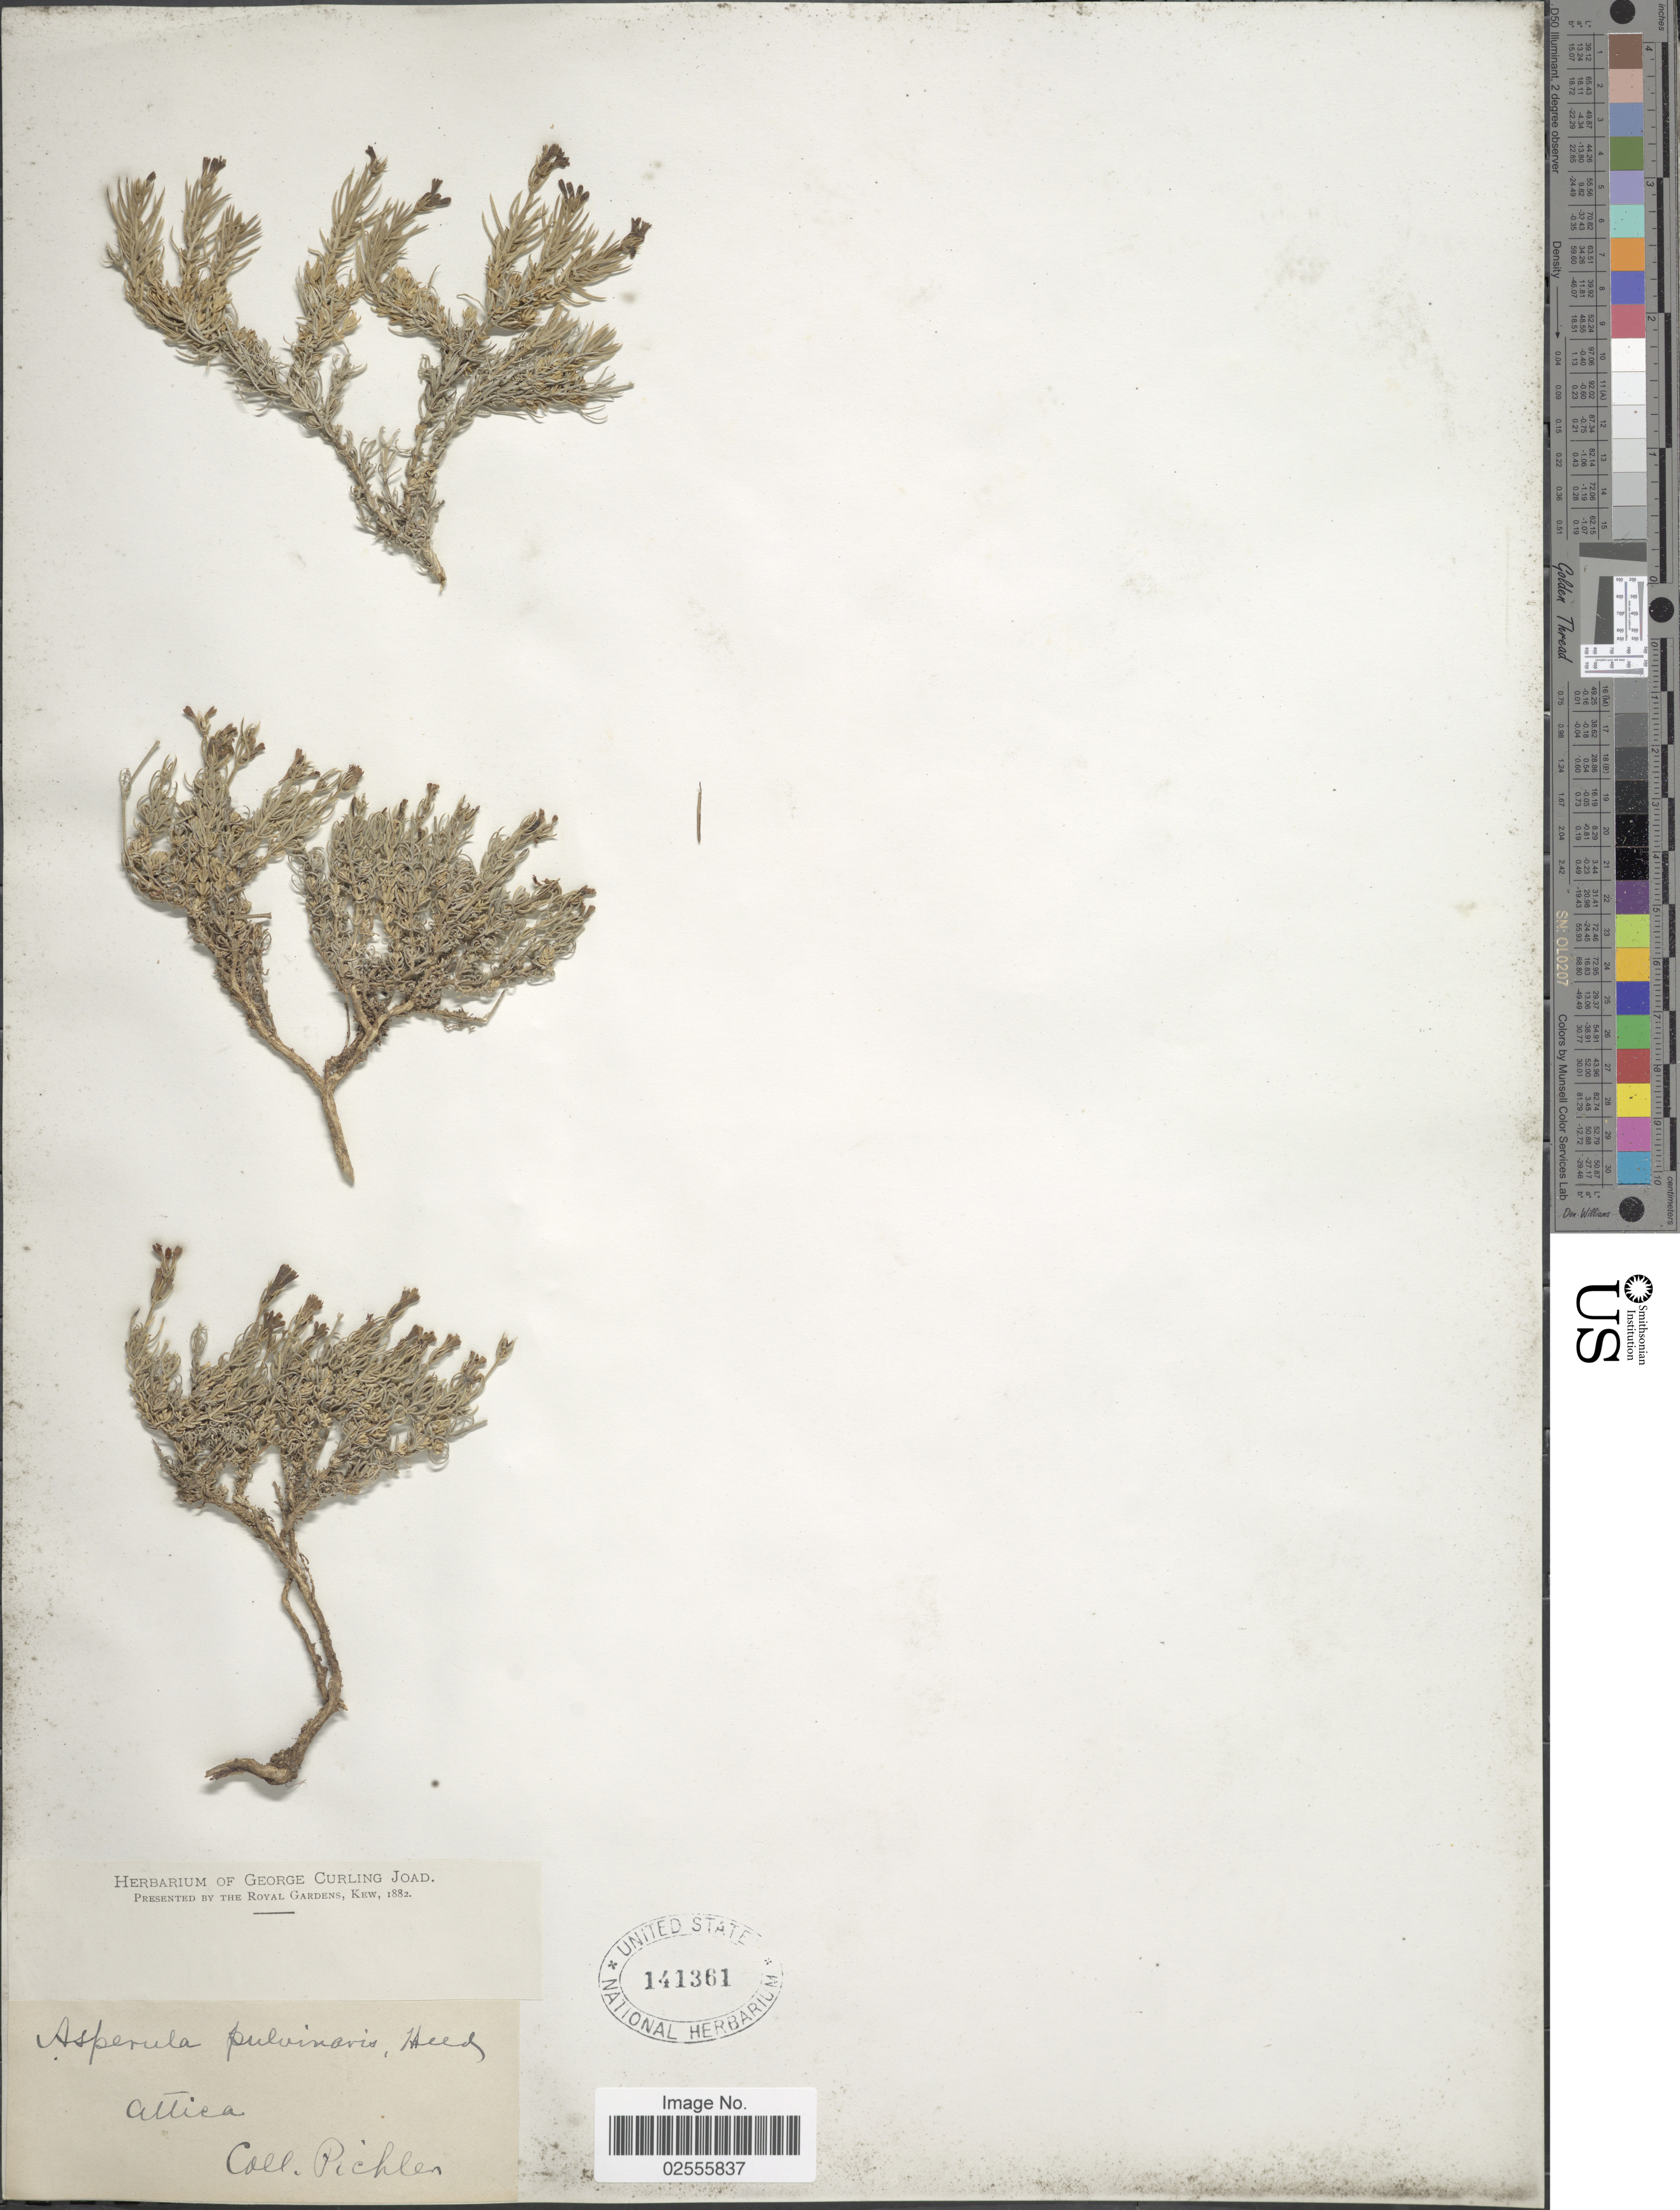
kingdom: Plantae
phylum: Tracheophyta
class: Magnoliopsida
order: Gentianales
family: Rubiaceae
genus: Asperula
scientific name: Asperula pulvinaris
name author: Heldr. ex Boiss.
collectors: Pichler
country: Greece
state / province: Attica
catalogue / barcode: US 141361